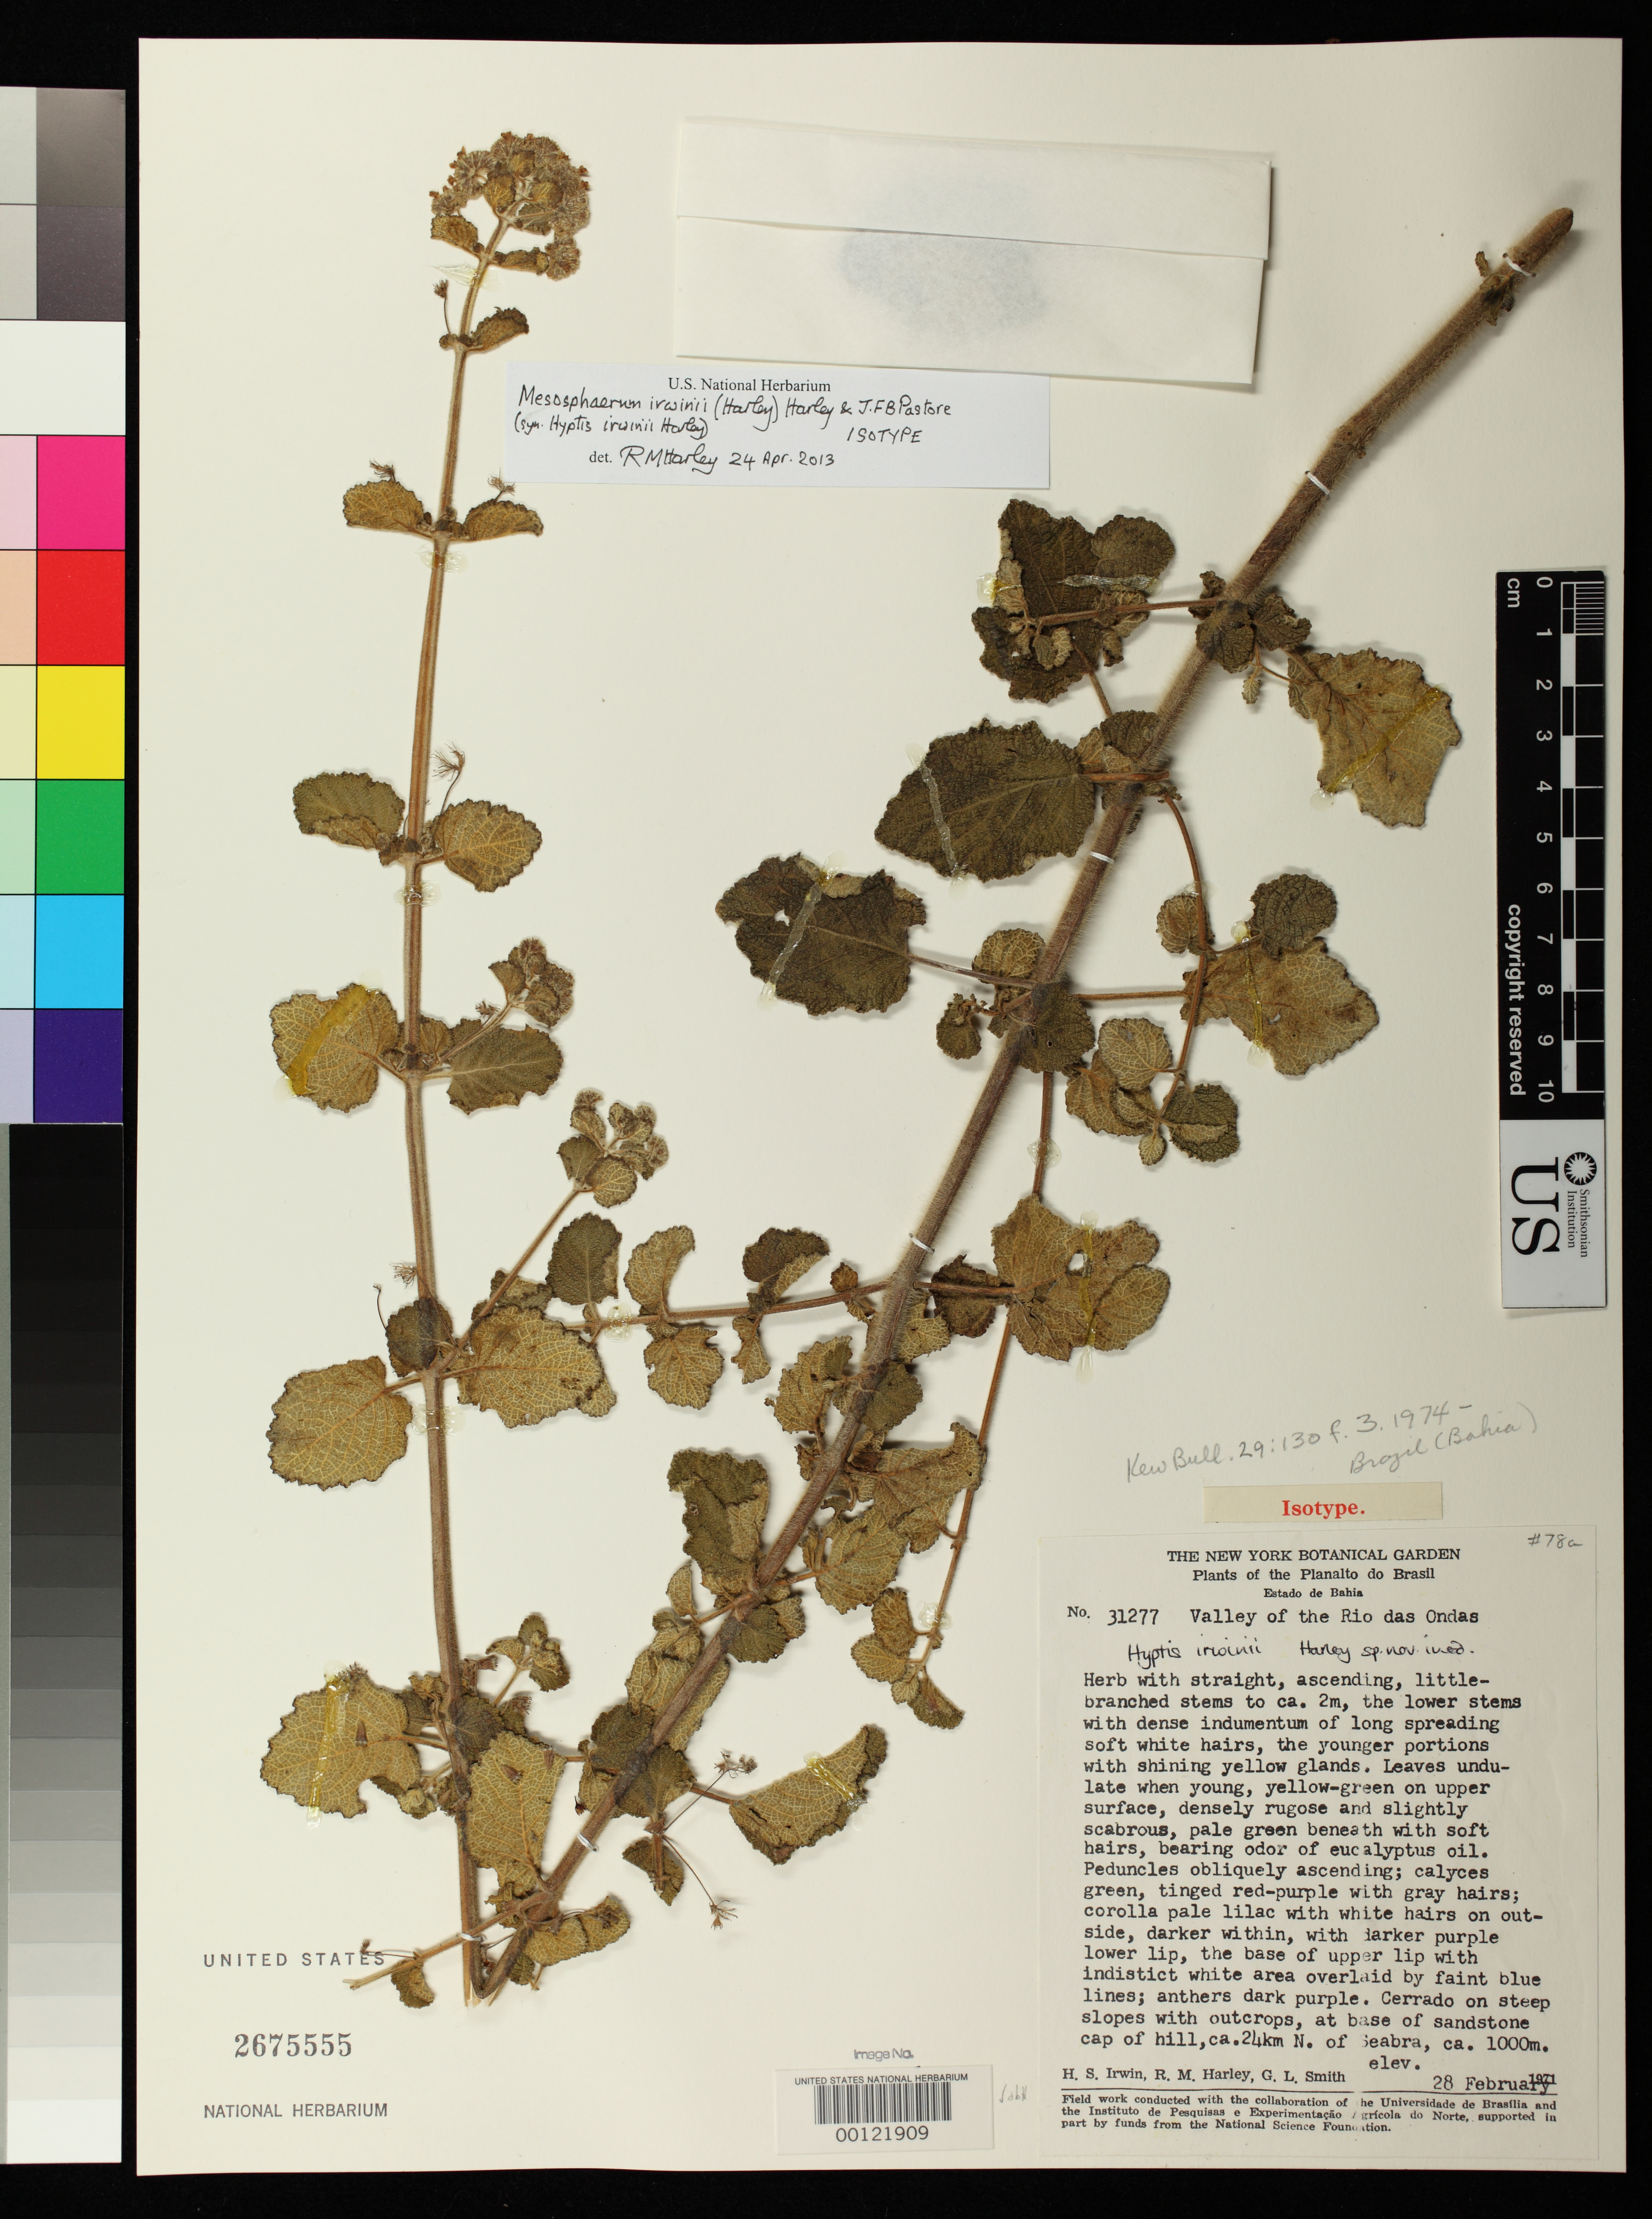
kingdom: Plantae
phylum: Tracheophyta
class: Magnoliopsida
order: Lamiales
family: Lamiaceae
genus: Hyptis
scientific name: Hyptis irwinii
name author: Harley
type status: Isotype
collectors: H. Irwin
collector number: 31277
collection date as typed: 28 Feb 1971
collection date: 1971-02-28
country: Brazil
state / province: Bahia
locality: Rio das Ondas Valley, about 24 km. north of Seabra.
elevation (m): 1000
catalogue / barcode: US 2675555